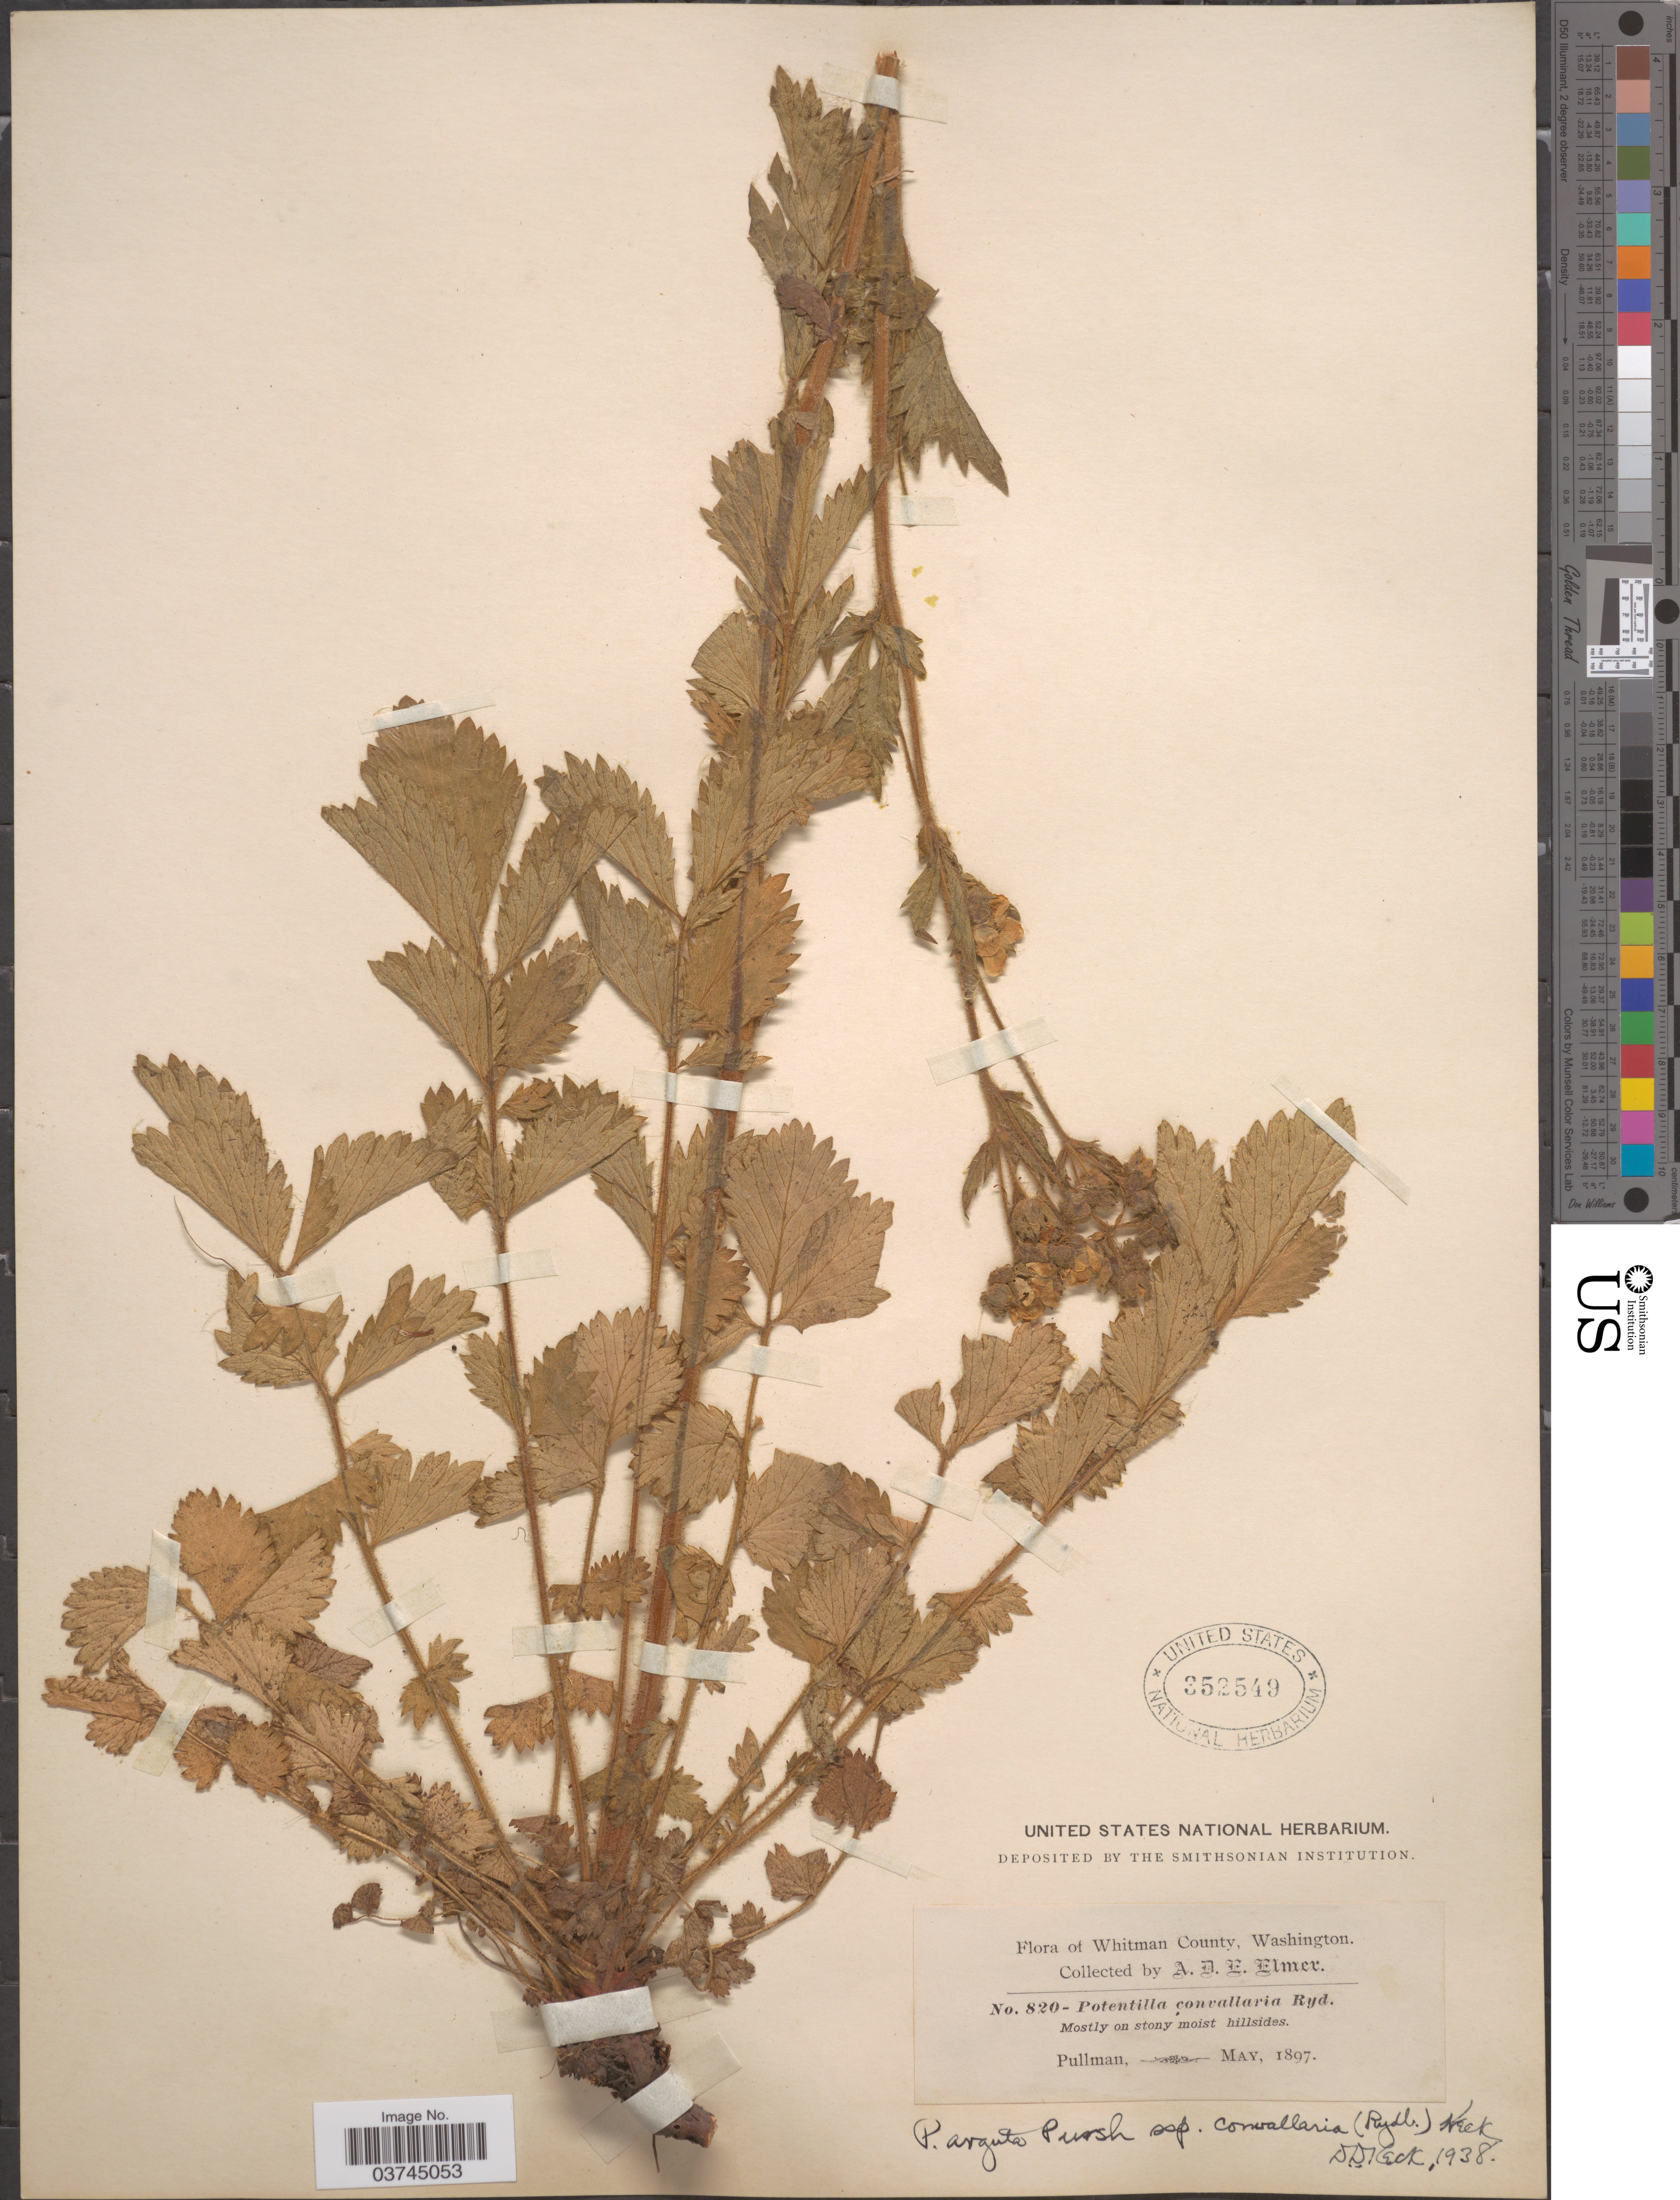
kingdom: Plantae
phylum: Tracheophyta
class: Magnoliopsida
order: Rosales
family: Rosaceae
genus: Drymocallis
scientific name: Drymocallis convallaria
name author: (Rydb.) Rydb.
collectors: A. D. E. Elmer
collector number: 820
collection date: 1897-05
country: United States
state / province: Washington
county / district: Whitman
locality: Whitman County. Pullman.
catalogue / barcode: US 352549